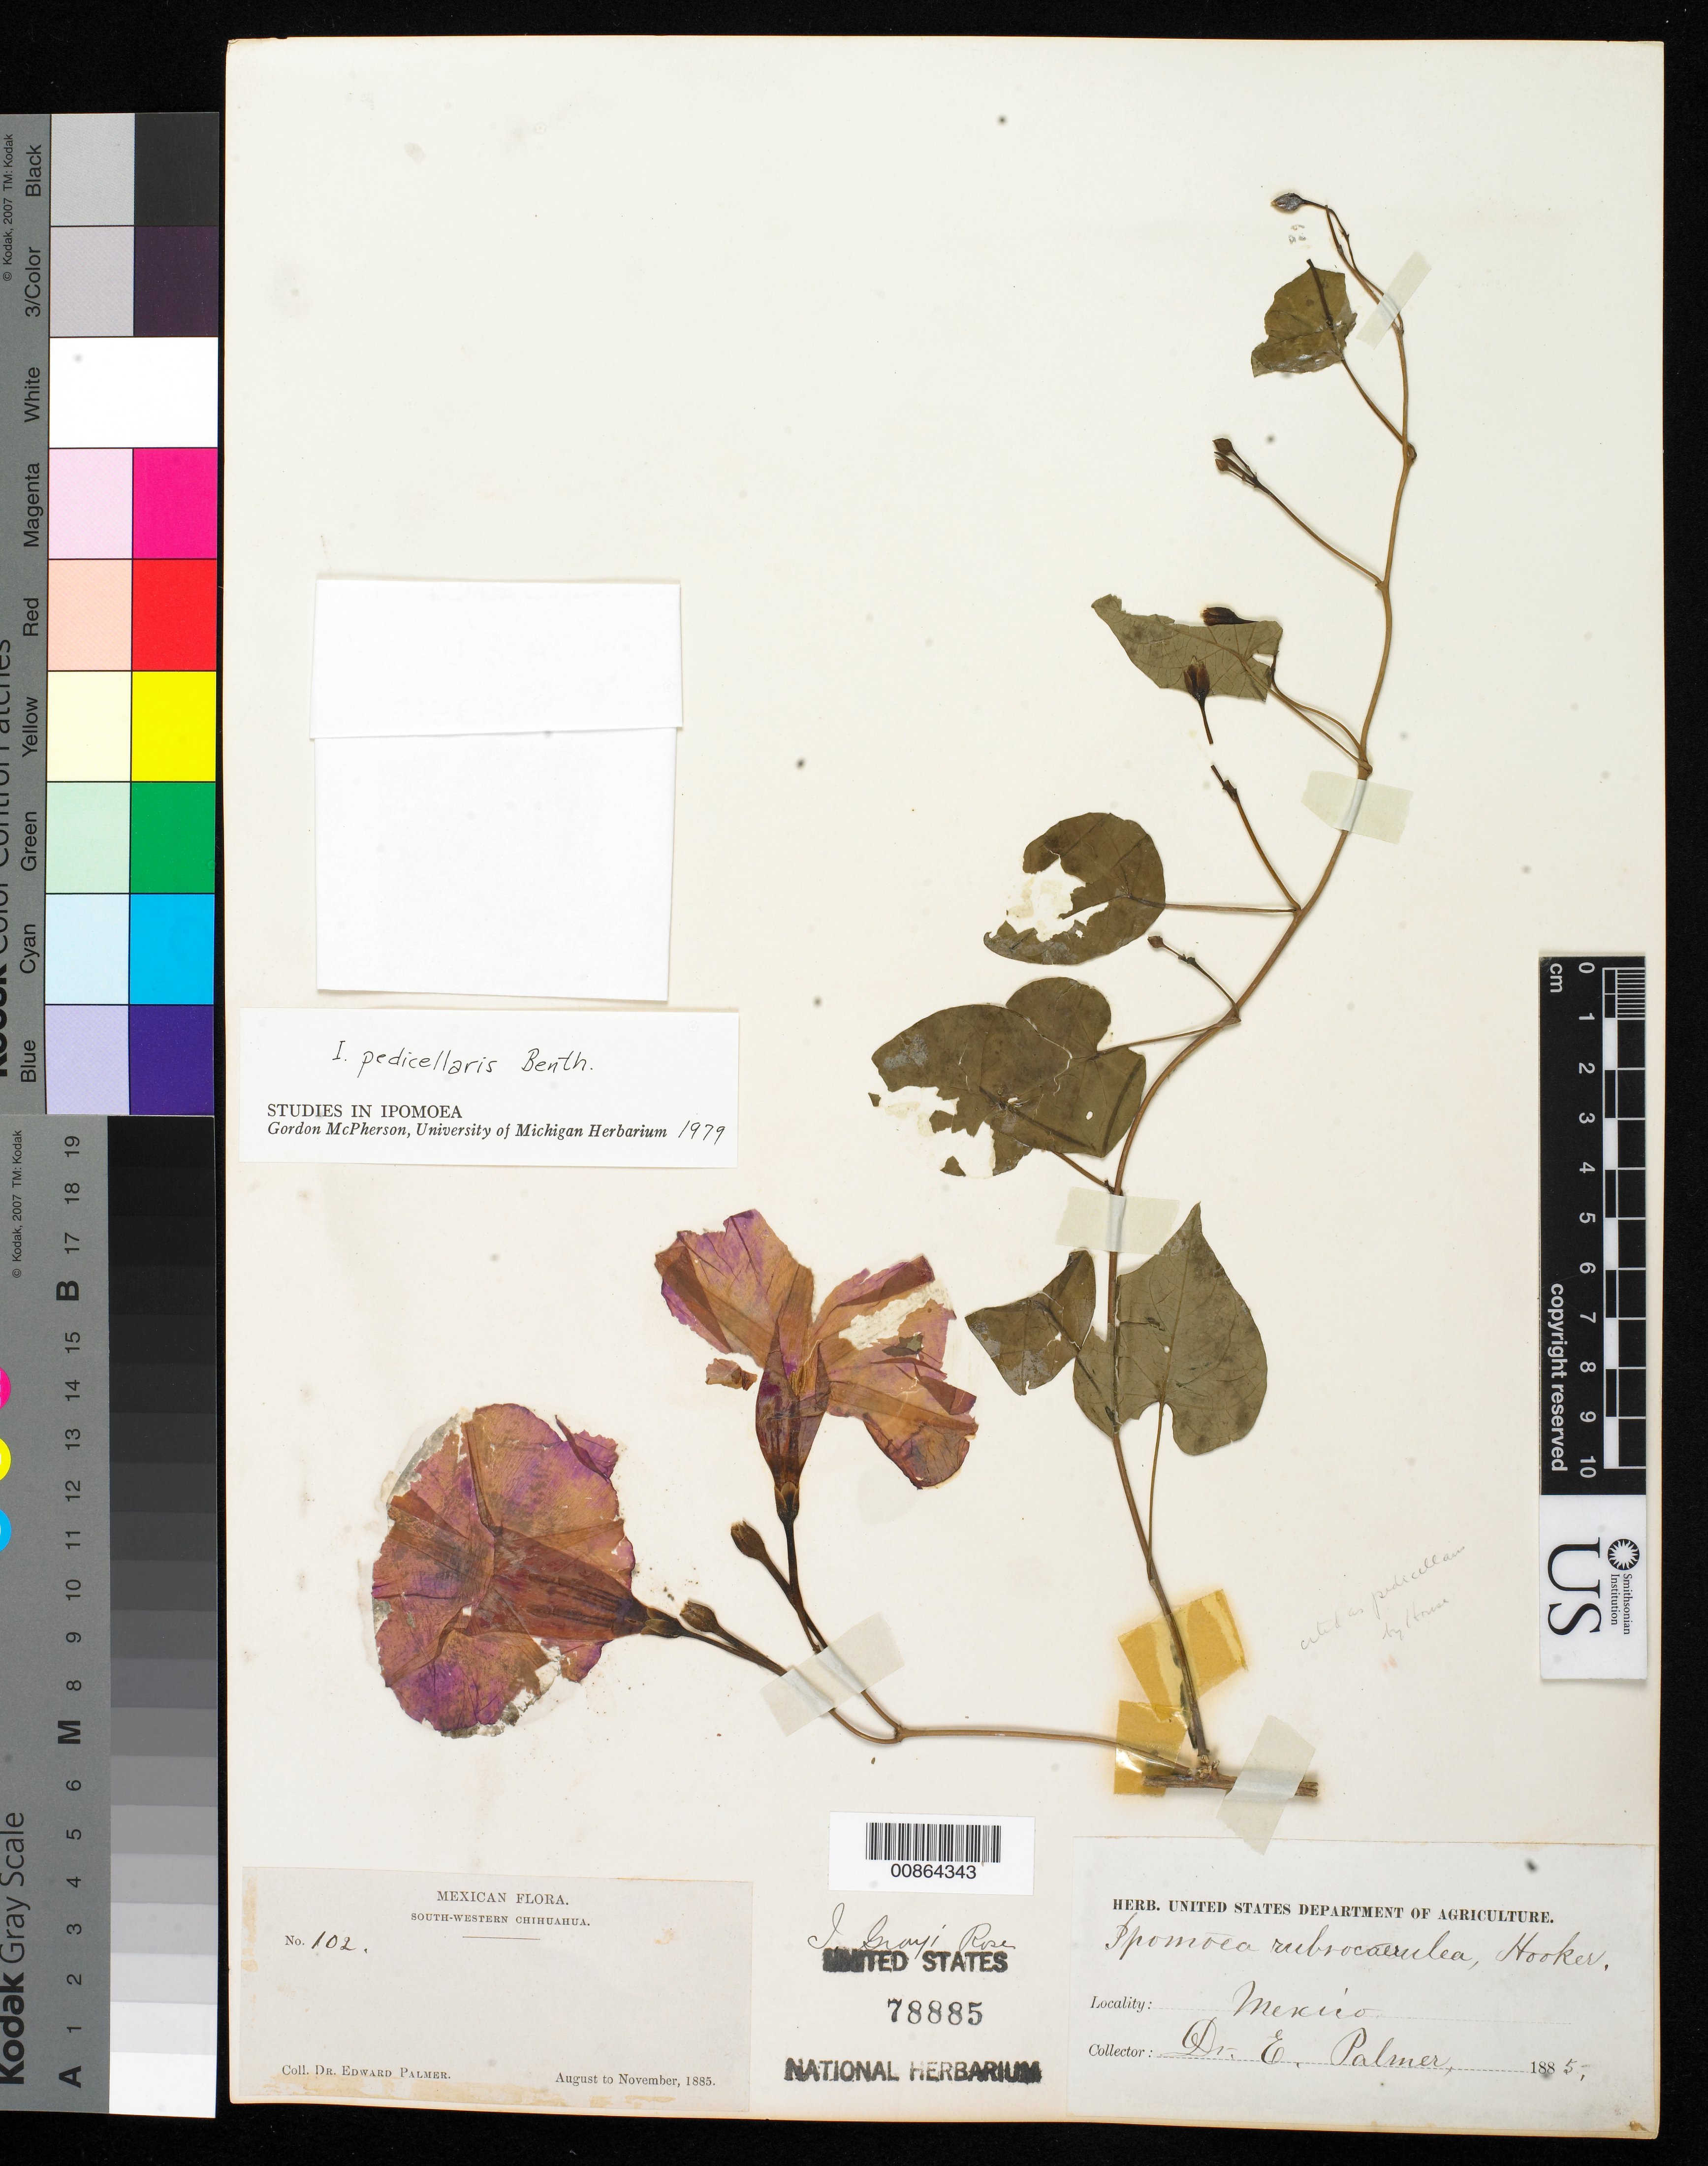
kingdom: Plantae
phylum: Tracheophyta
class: Magnoliopsida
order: Solanales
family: Convolvulaceae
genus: Ipomoea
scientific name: Ipomoea pedicellaris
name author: Benth.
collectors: E. Palmer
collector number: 102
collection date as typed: Aug 1885 to -- Nov 1885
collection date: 1885-08/1885-11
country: Mexico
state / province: Chihuahua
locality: South-Western Chihuahua.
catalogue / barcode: US 78885